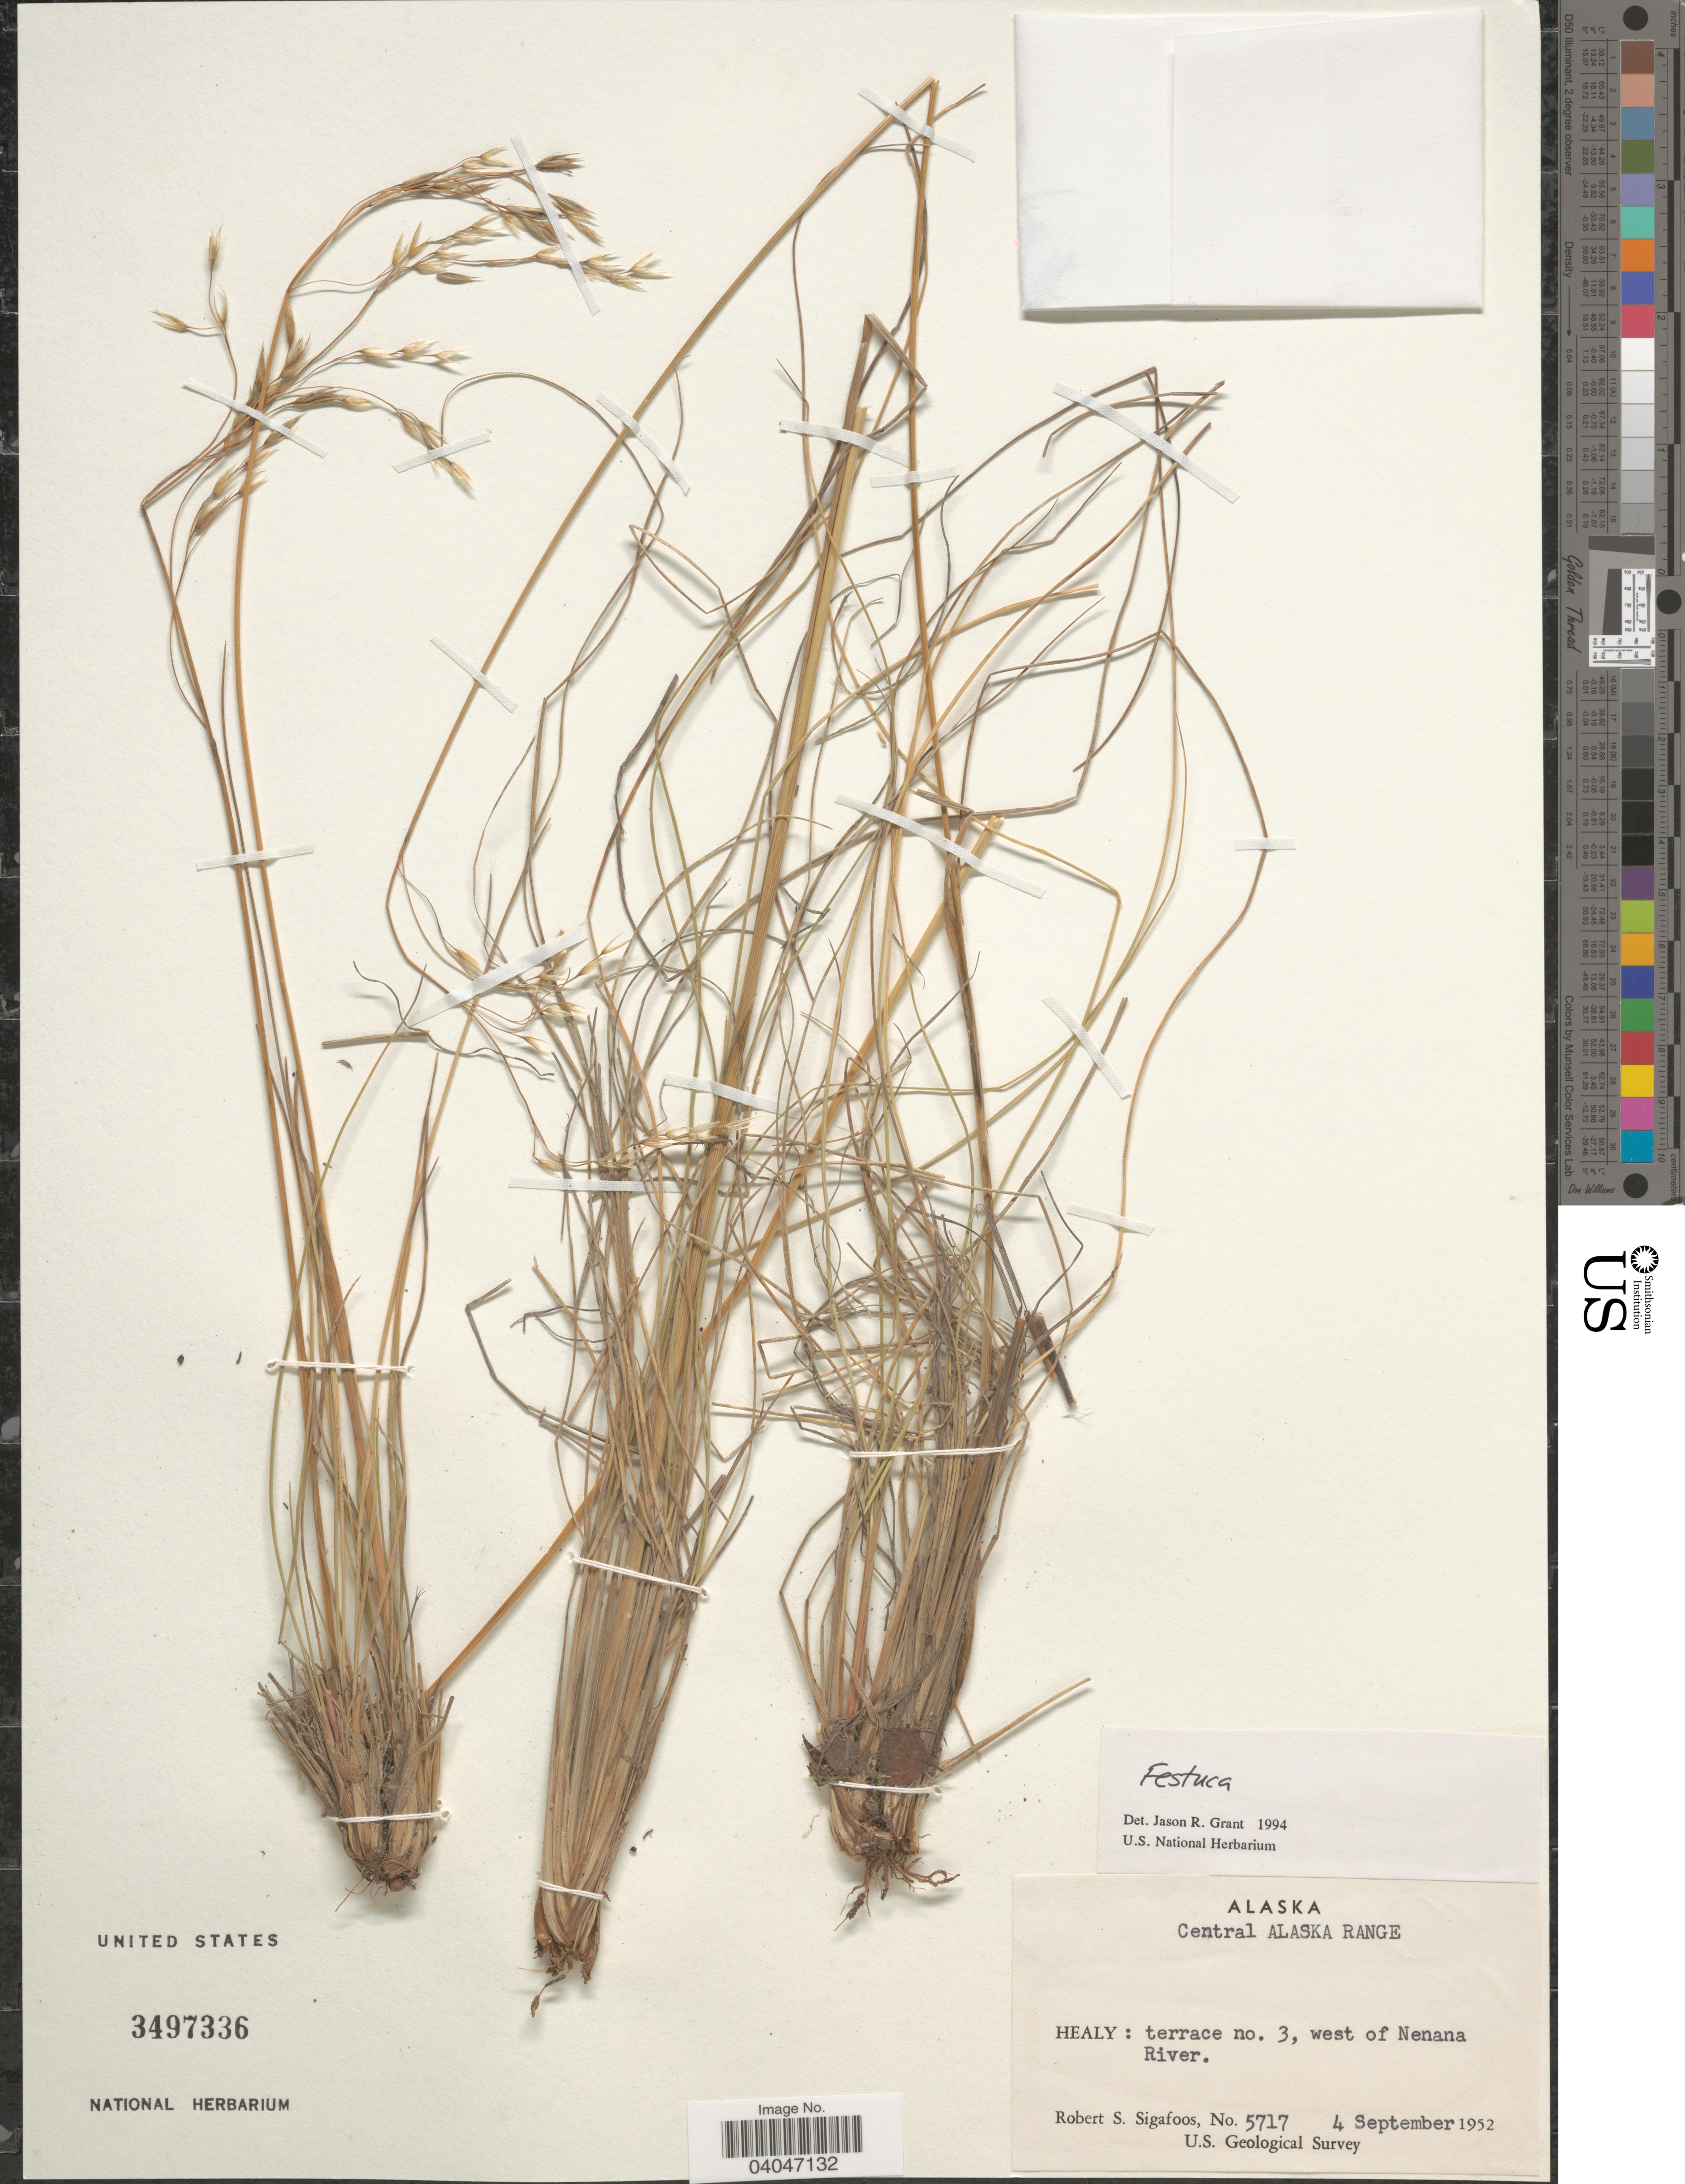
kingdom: Plantae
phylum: Tracheophyta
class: Liliopsida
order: Poales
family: Poaceae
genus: Festuca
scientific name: Festuca sp.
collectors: R. Sigafoos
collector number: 5717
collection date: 1952-09-04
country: United States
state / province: Alaska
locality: Central Alaska Range. Healy: terrace no. 3, west of Nenana River.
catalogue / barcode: US 3497336